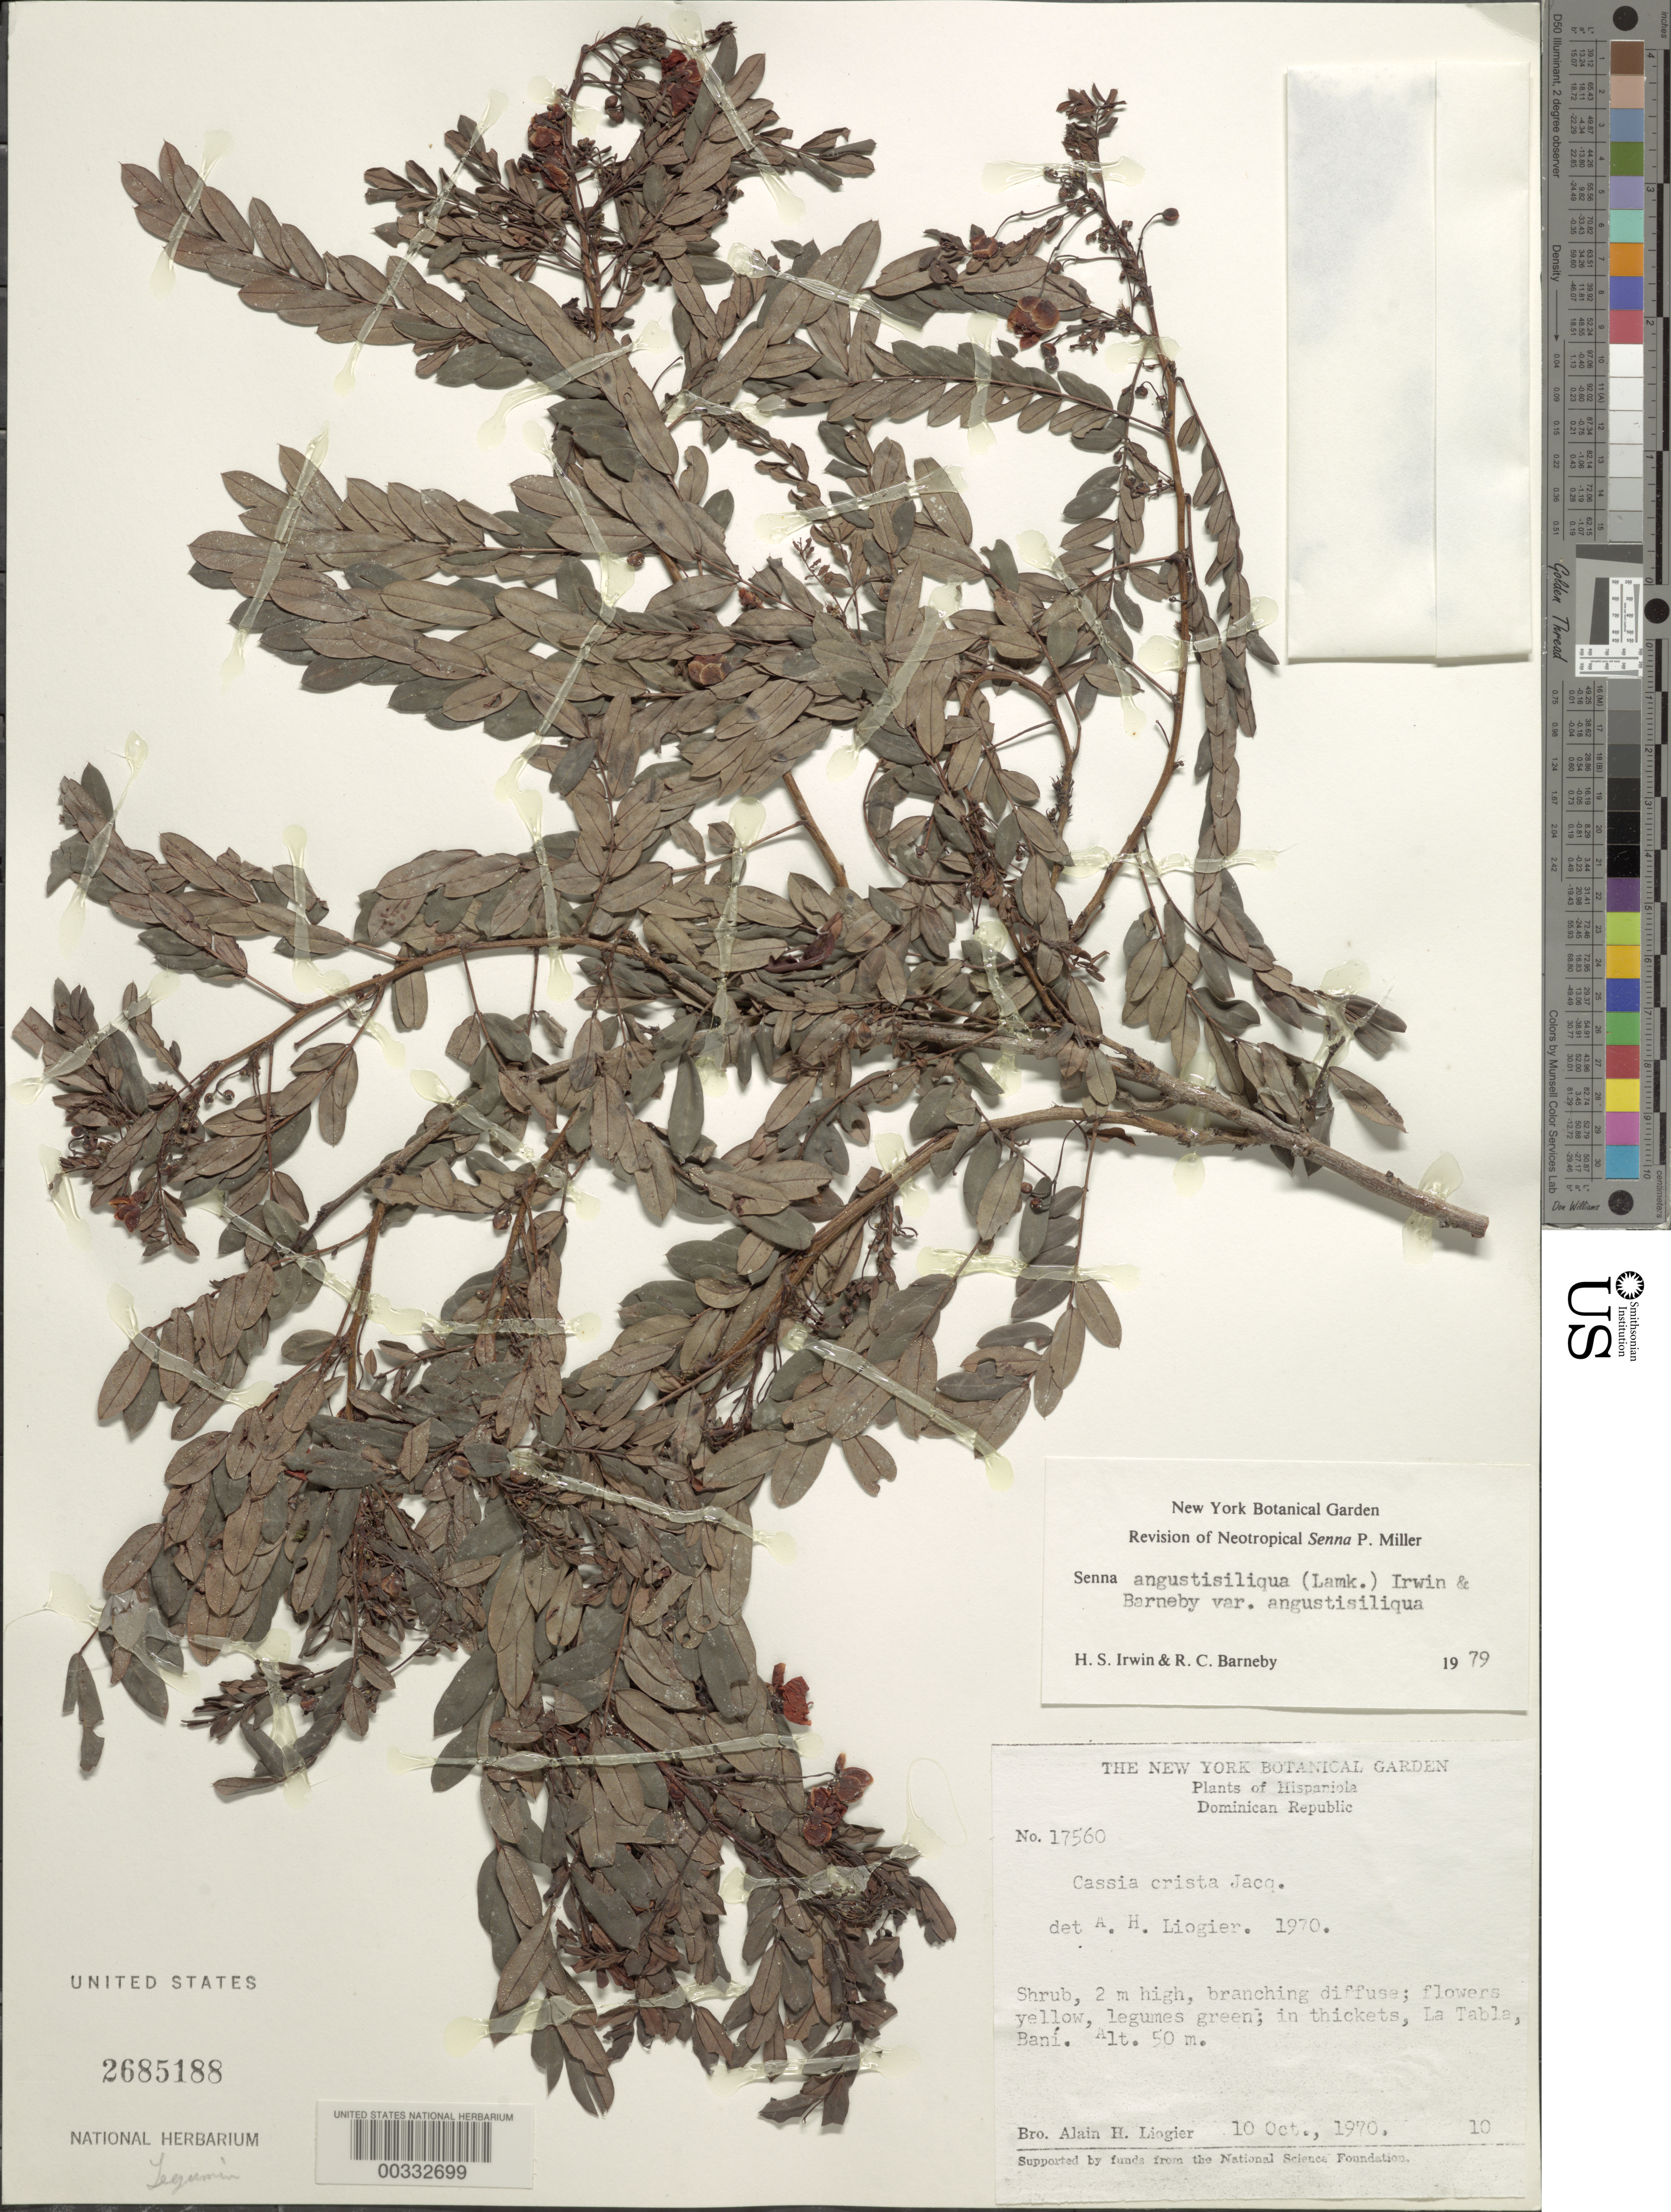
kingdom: Plantae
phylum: Tracheophyta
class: Magnoliopsida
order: Fabales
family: Fabaceae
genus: Senna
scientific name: Senna angustisiliqua var. angustisiliqua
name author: (Lam.) H.S. Irwin & Barneby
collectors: A. H. Liogier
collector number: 17560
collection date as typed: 10 Oct 1970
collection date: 1970-10-10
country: Dominican Republic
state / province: Peravia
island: Hispaniola Island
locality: La tabla, bani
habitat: In thickets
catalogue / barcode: US 2685188